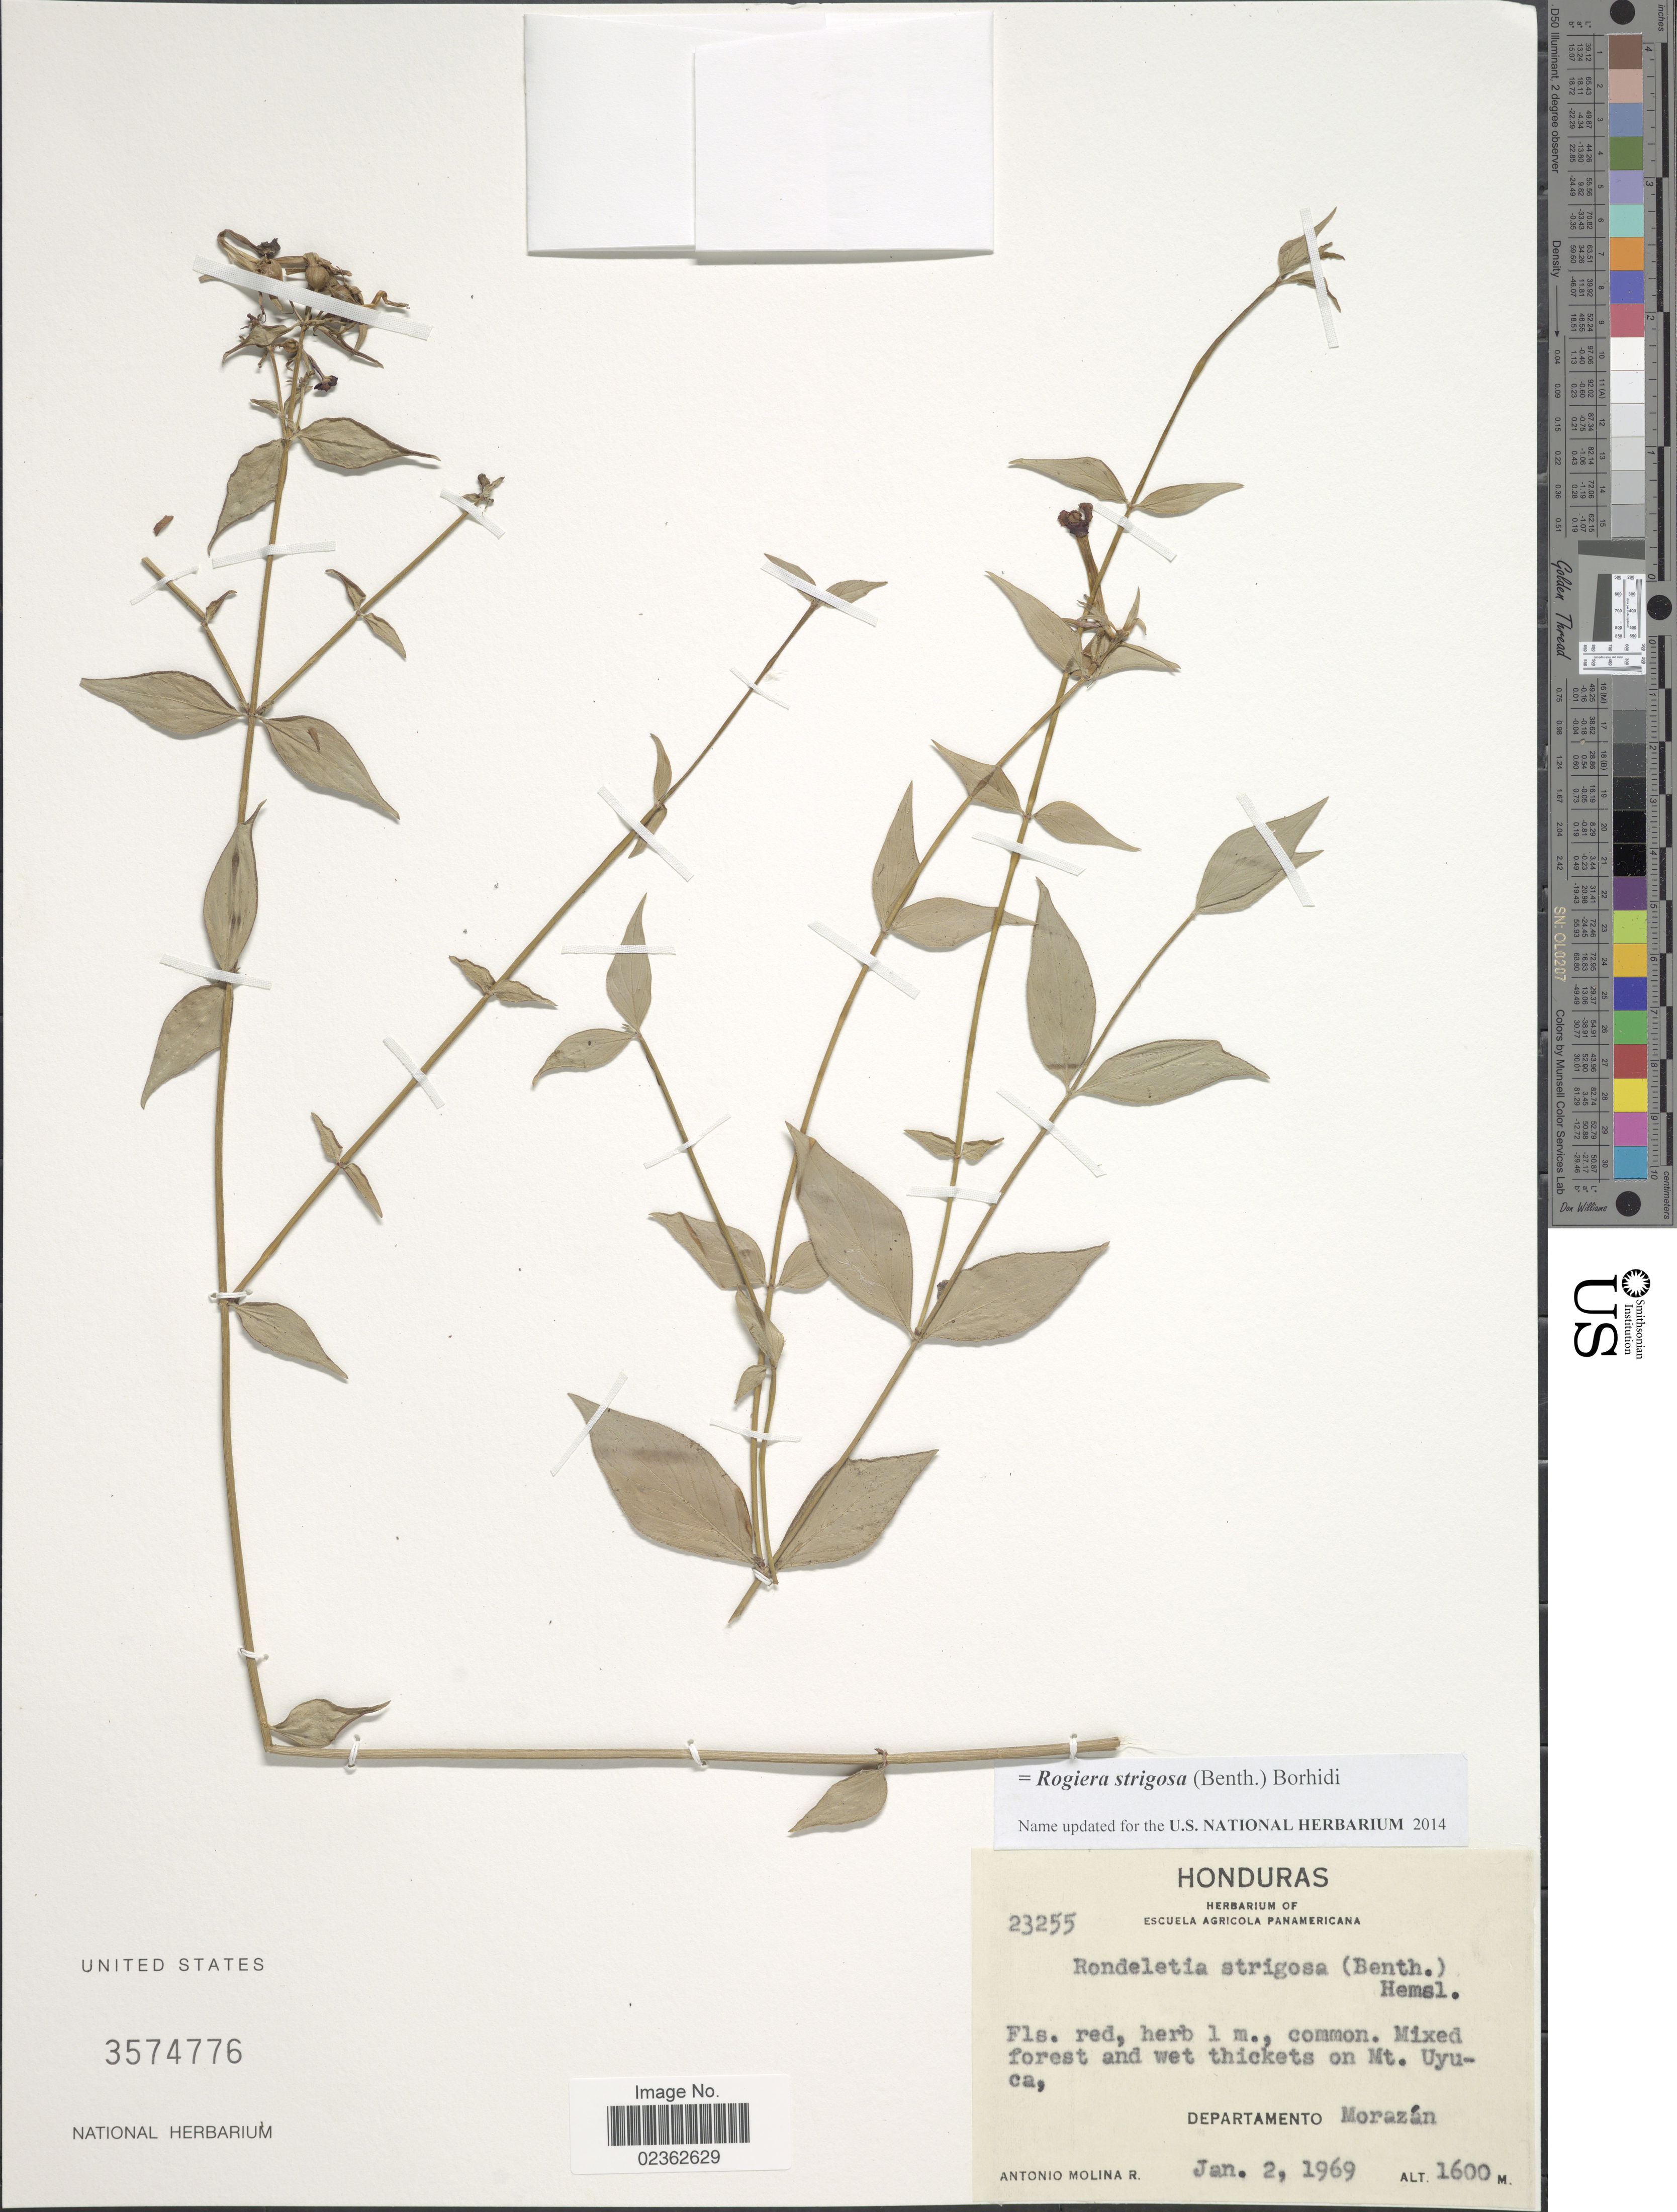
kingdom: Plantae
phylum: Tracheophyta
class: Magnoliopsida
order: Gentianales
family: Rubiaceae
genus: Rogiera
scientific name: Rogiera strigosa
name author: (Benth.) Borhidi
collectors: A. Molina R.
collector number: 23255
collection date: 1969-01-02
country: Honduras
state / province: Fco. Morazán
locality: Mixed forest and wet thickets on Mt. Uyuca, Departamento Morazan.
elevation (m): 1600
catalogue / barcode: US 3574776